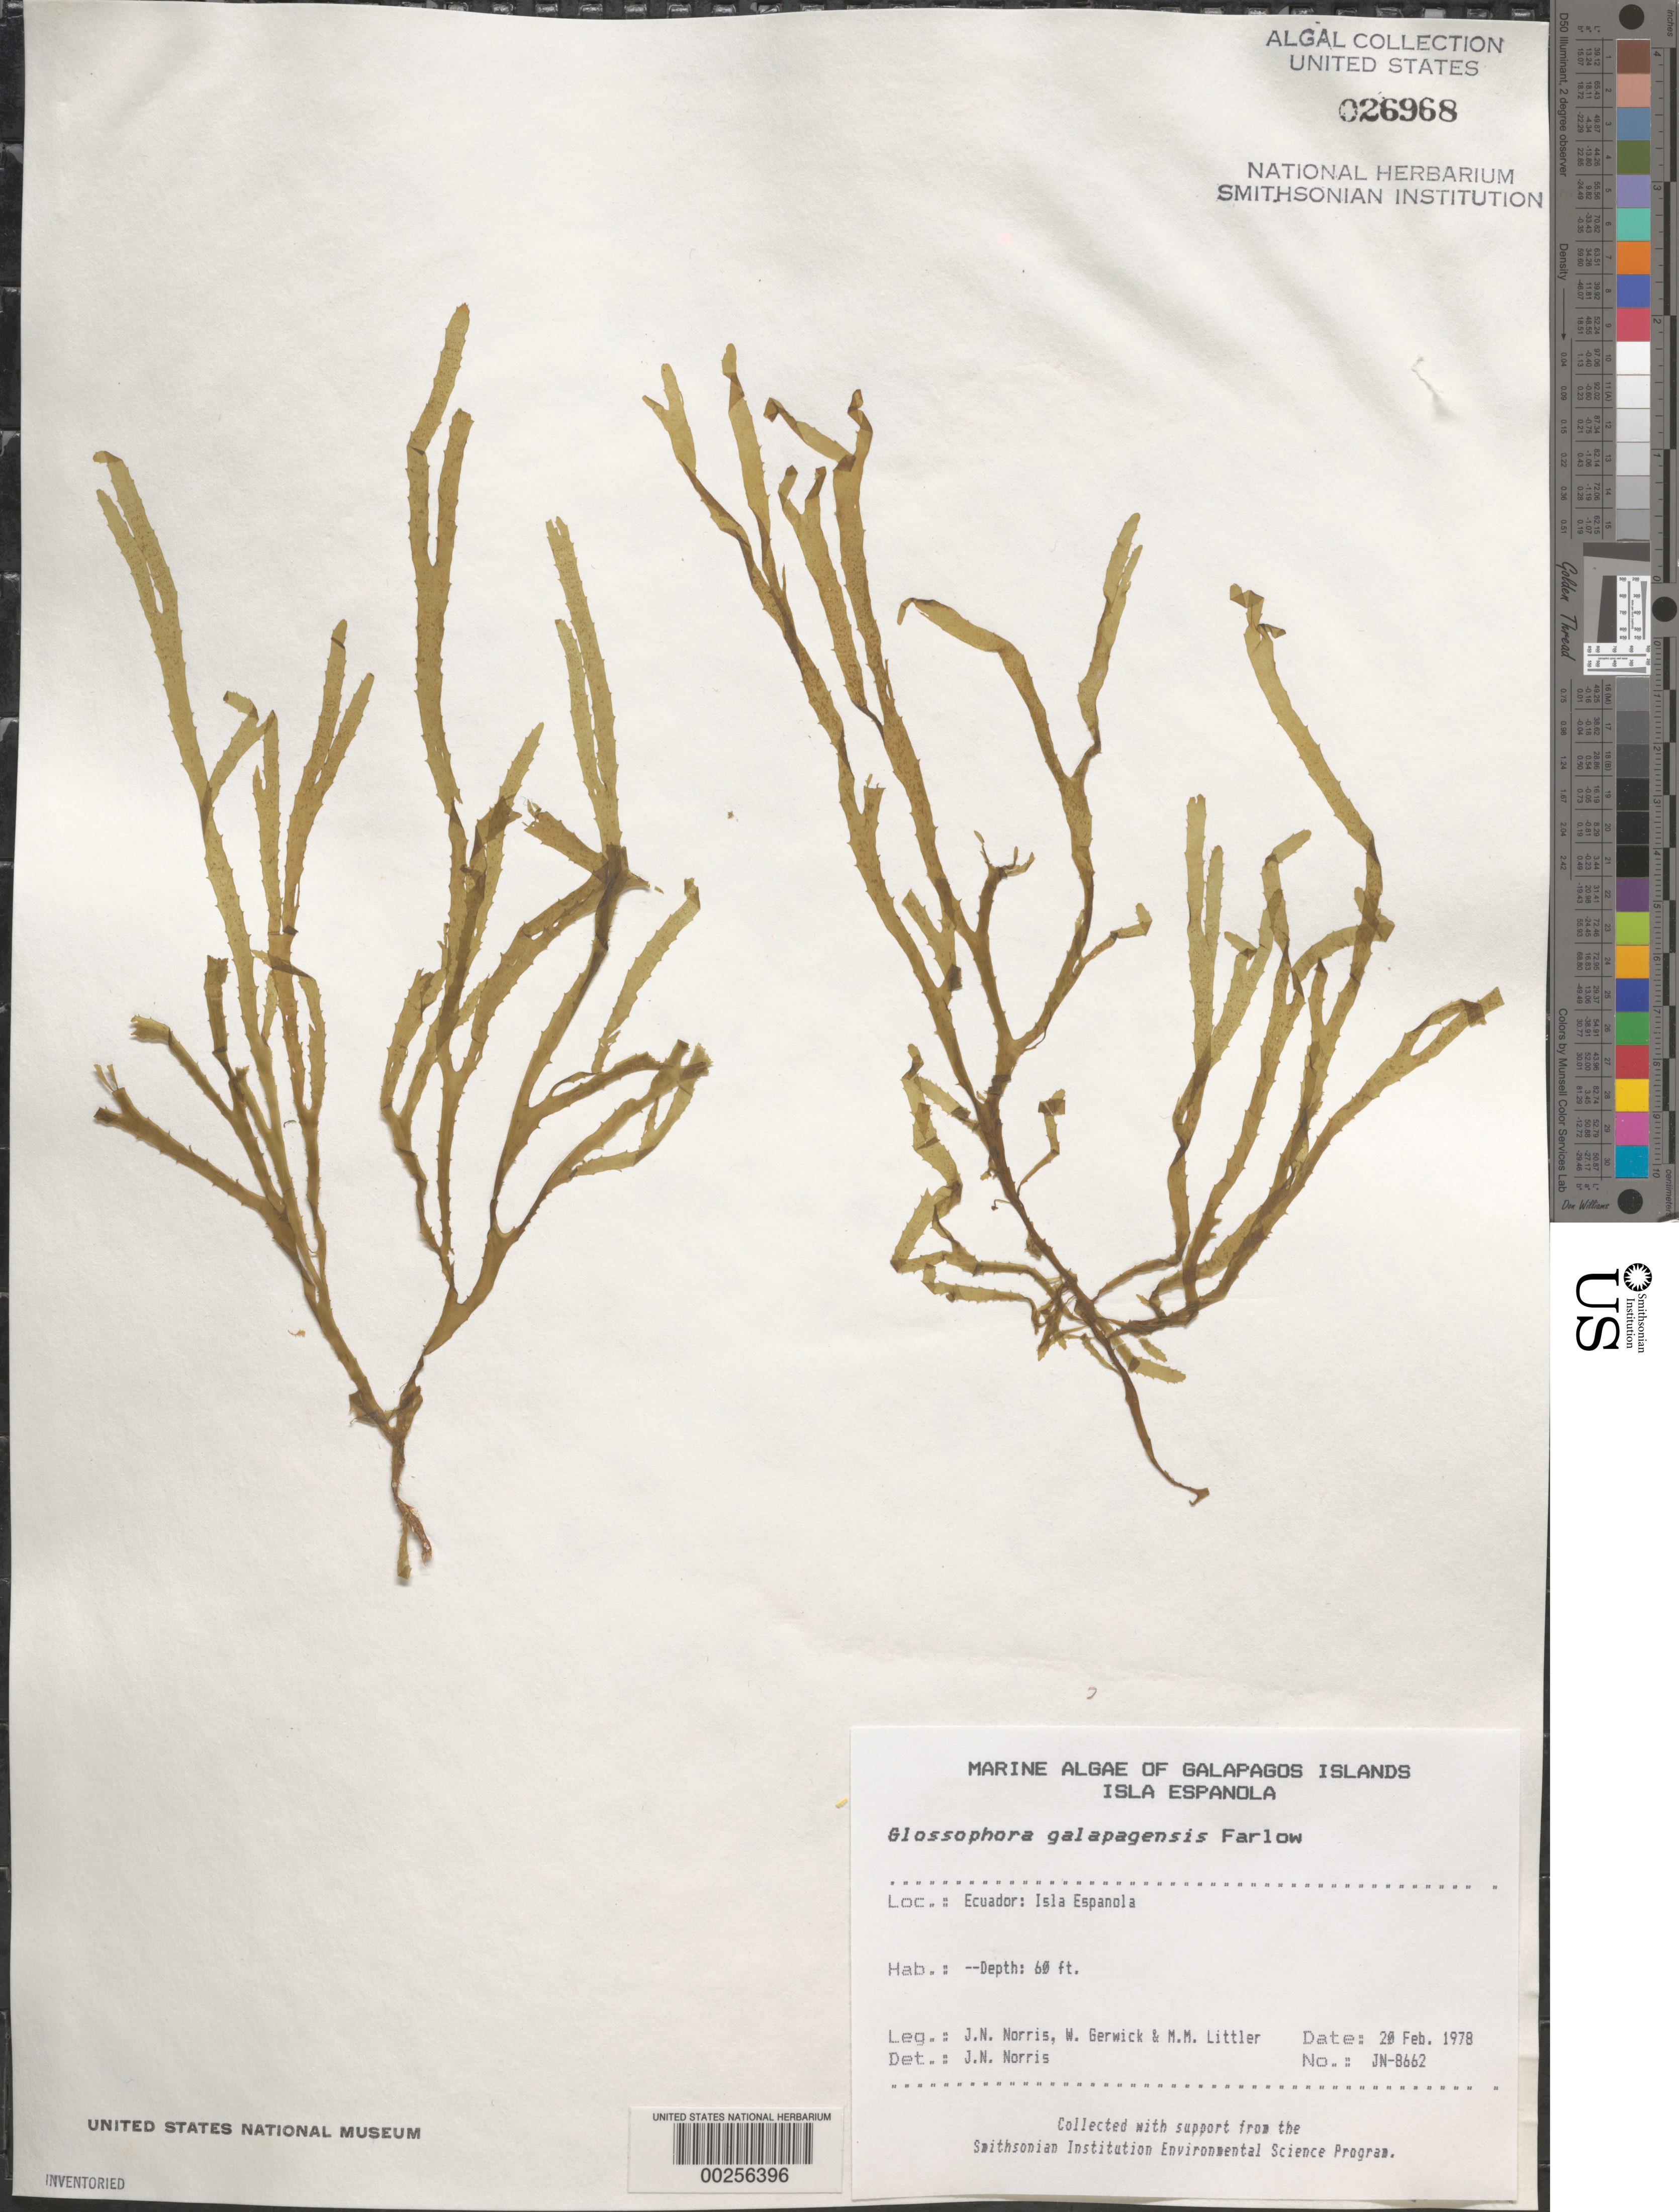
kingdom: Chromista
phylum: Ochrophyta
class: Phaeophyceae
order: Dictyotales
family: Dictyotaceae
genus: Dictyota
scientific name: Dictyota galapagensis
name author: (Farl.) De Clerck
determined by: Algae name updating Project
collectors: J. N. Norris, W. Gerwick & M. M. Littler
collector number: JN-8662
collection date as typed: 20 Feb 1978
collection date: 1978-02-20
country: Ecuador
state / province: Colón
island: Española [Hood]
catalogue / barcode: US 26968